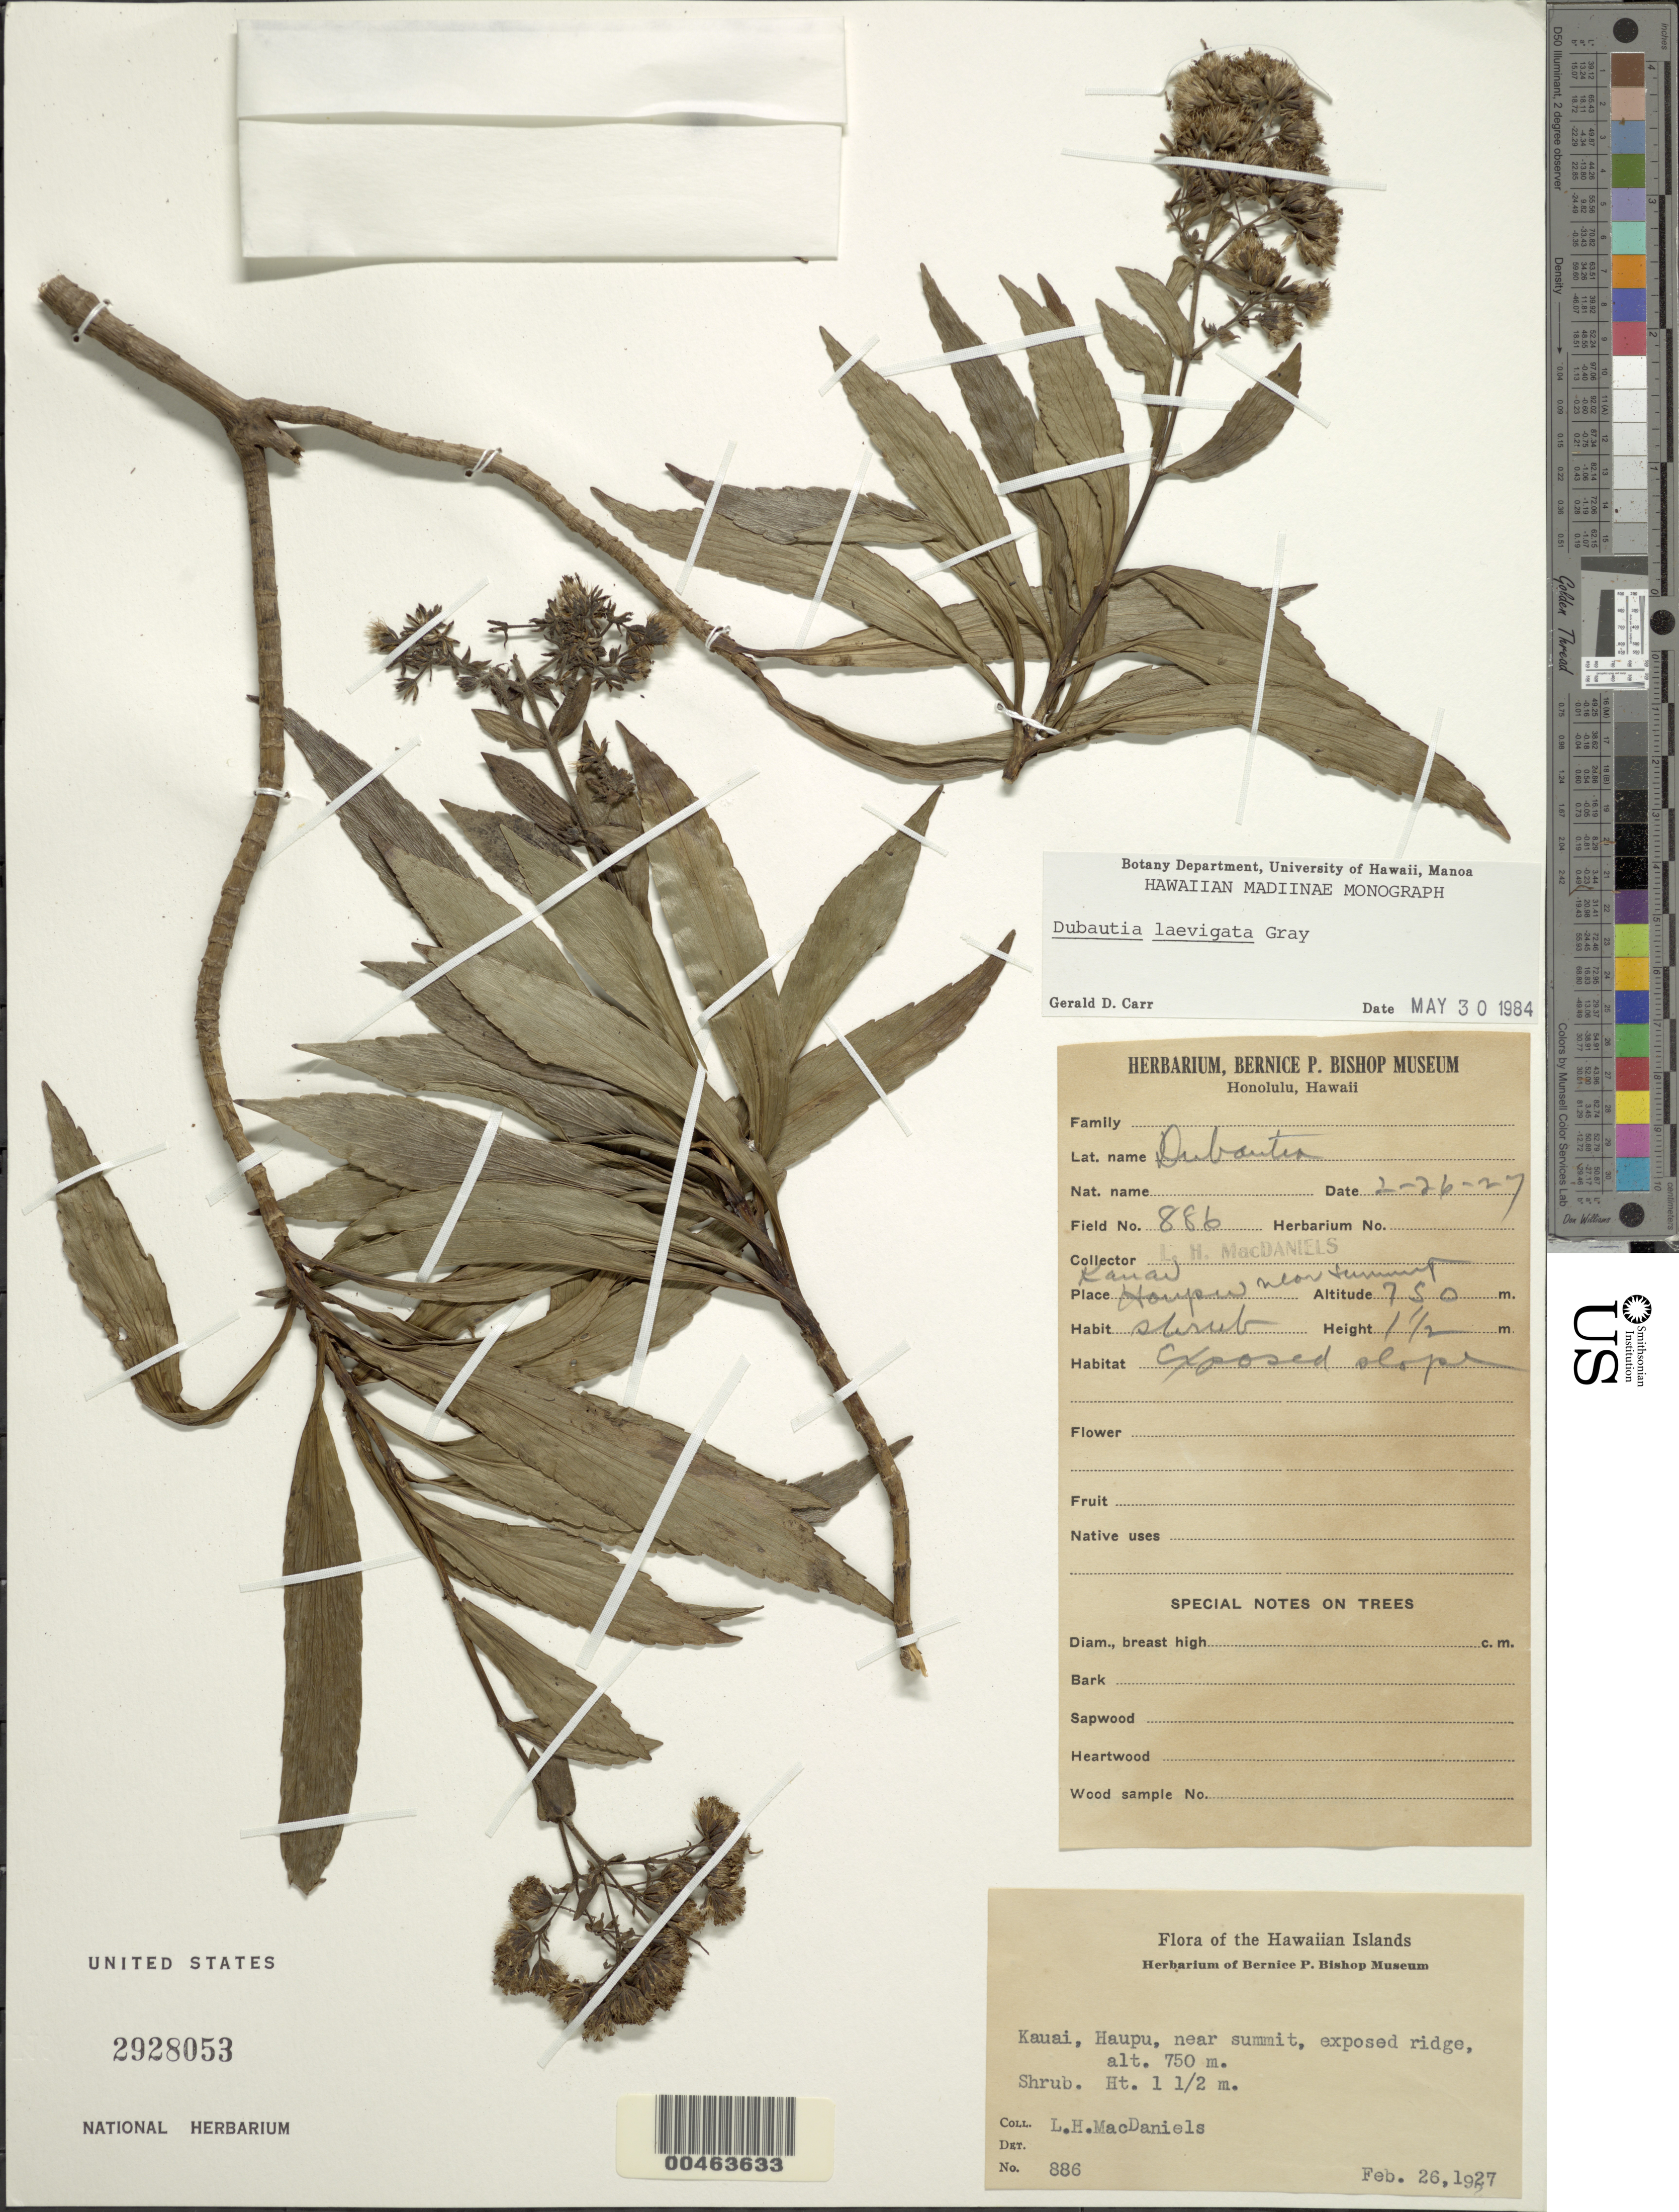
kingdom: Plantae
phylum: Tracheophyta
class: Magnoliopsida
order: Asterales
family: Asteraceae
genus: Dubautia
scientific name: Dubautia laevigata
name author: A. Gray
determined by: Carr, G. D.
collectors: L. MacDaniels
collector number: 886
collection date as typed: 26 Feb 1927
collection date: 1927-02-26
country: United States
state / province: Hawaii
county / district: Kauai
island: Kaua'i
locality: Haupu, near summit.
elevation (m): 750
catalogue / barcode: US 2928053